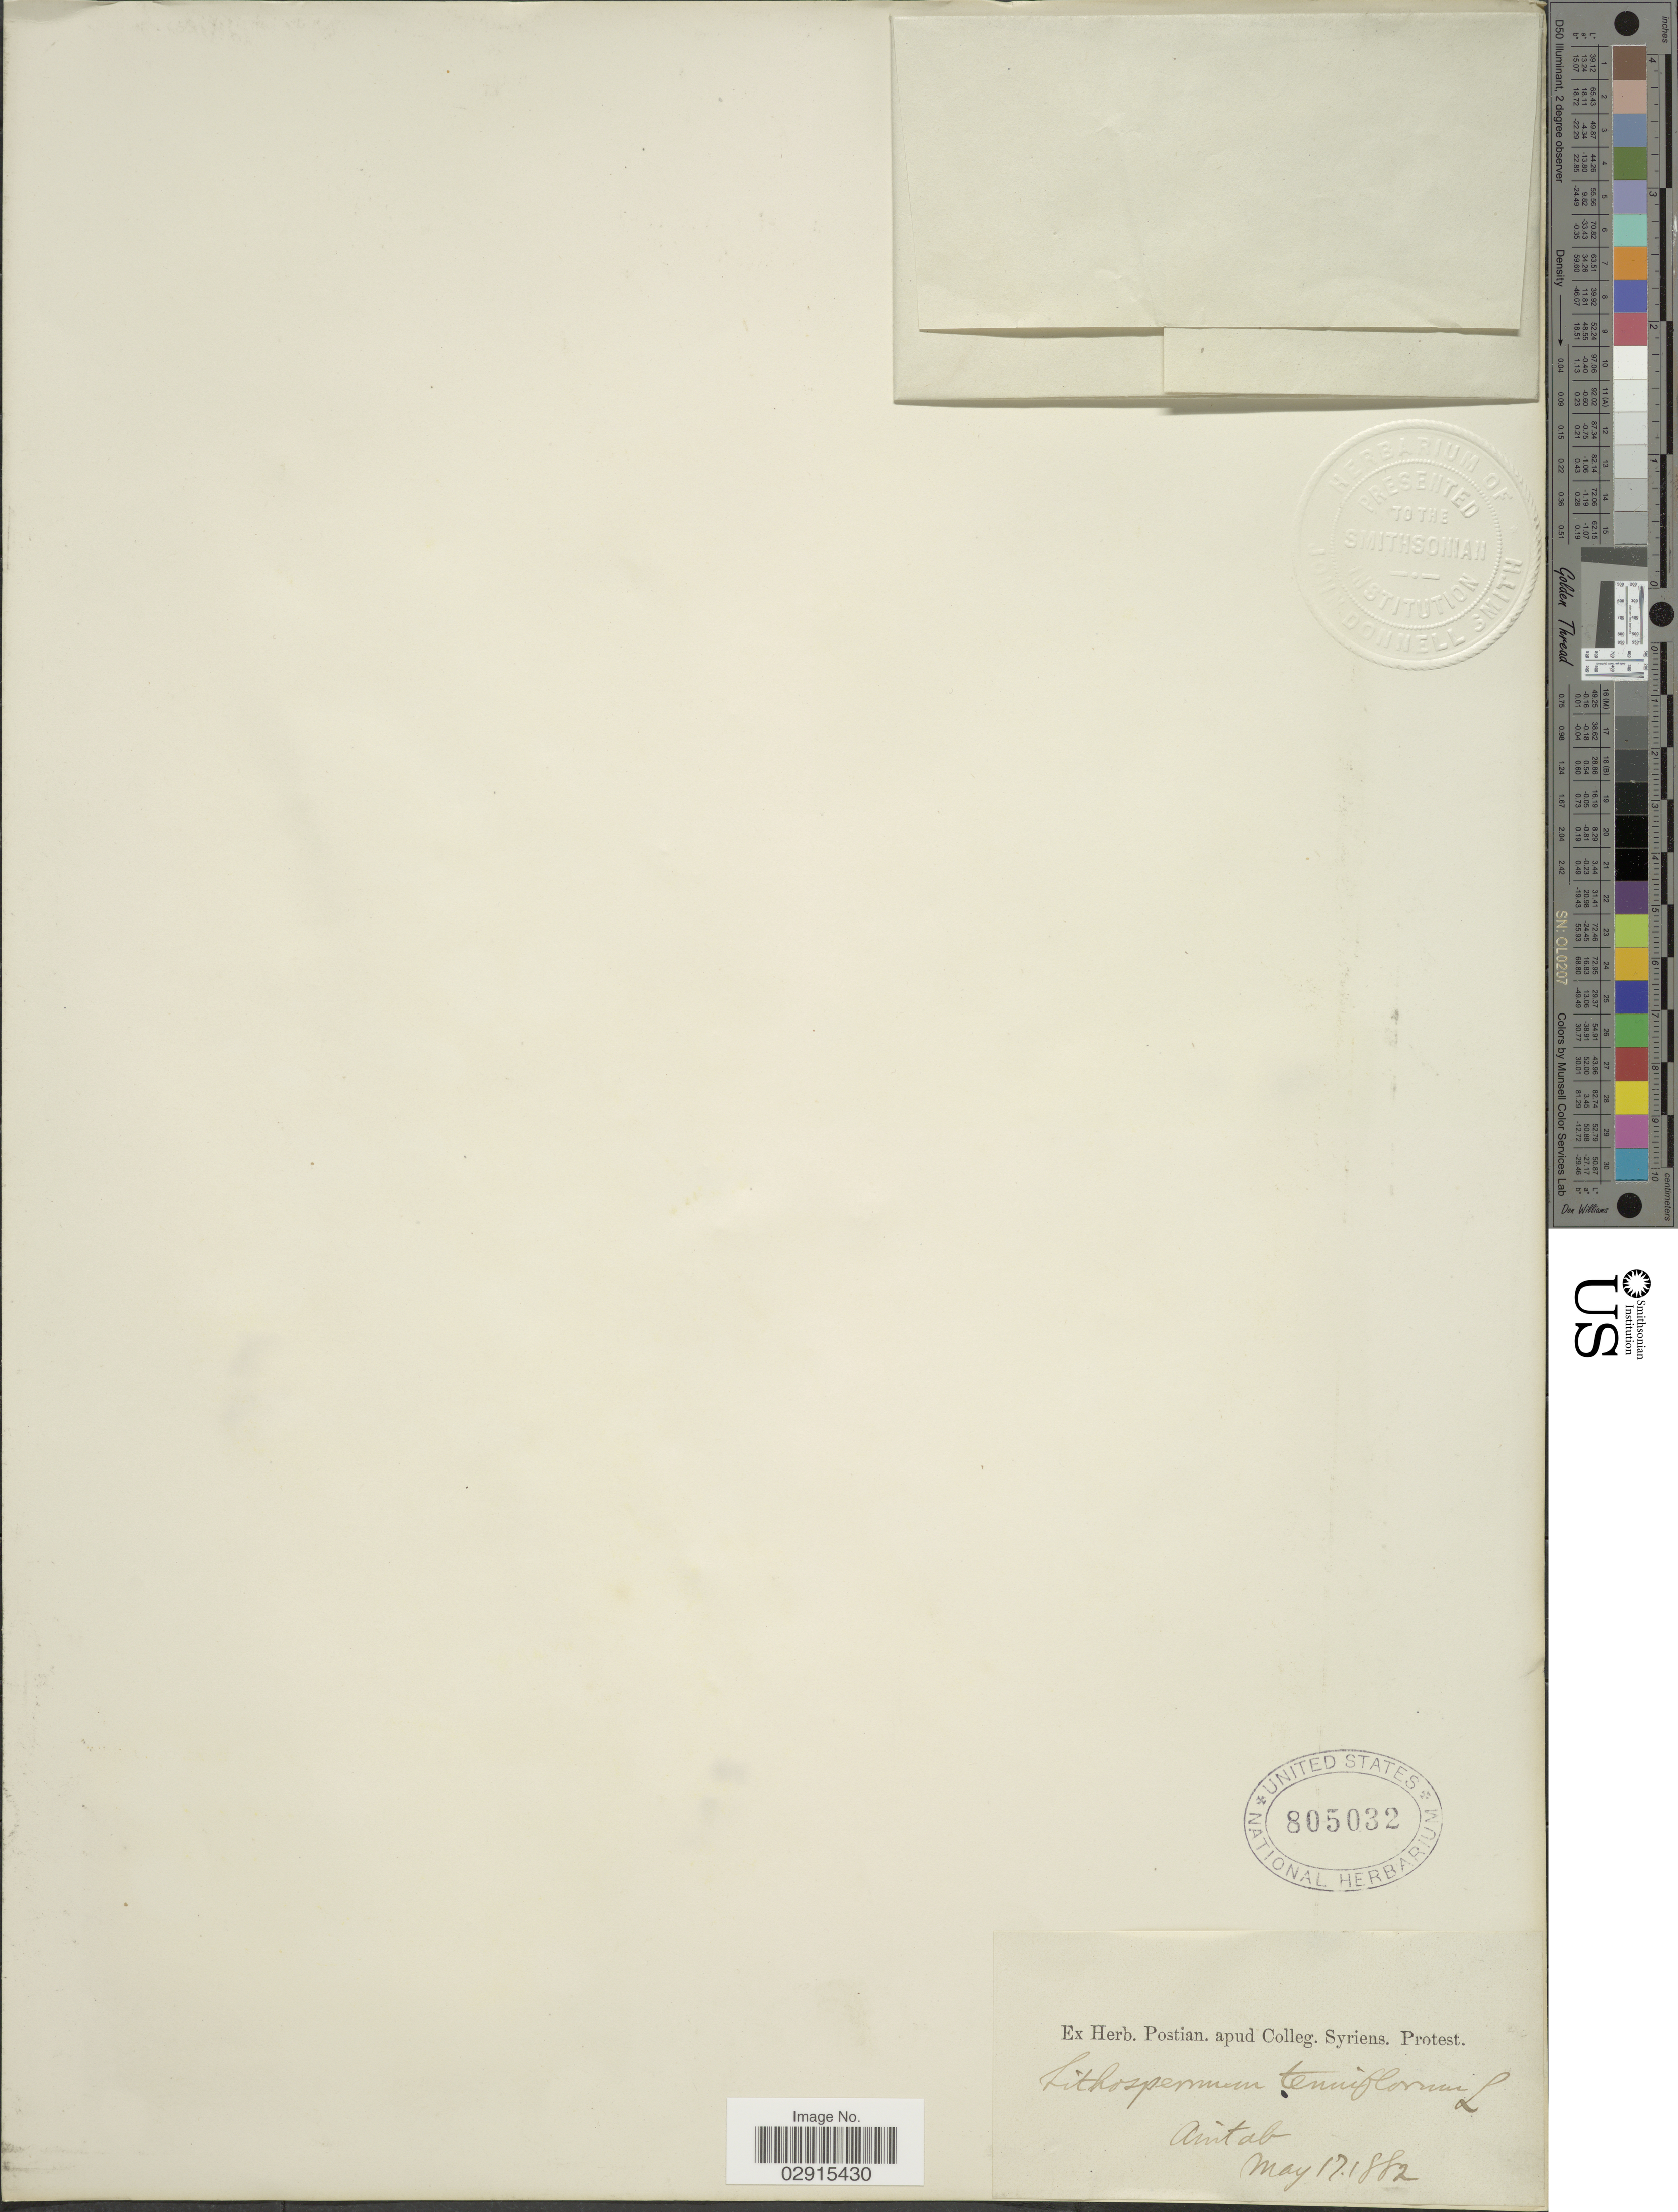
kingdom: Plantae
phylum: Tracheophyta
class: Magnoliopsida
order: Boraginales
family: Boraginaceae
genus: Lithospermum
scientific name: Lithospermum tenuiflorum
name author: L. f.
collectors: ex herb. Postian. apud Colleg. Syriens. Protest. USE "Fannie P. A. Shepard" (10308853) AS PRIMARY COLLECTOR INSTEAD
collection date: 1882-05-17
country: Turkey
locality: Anitab.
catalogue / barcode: US 805032